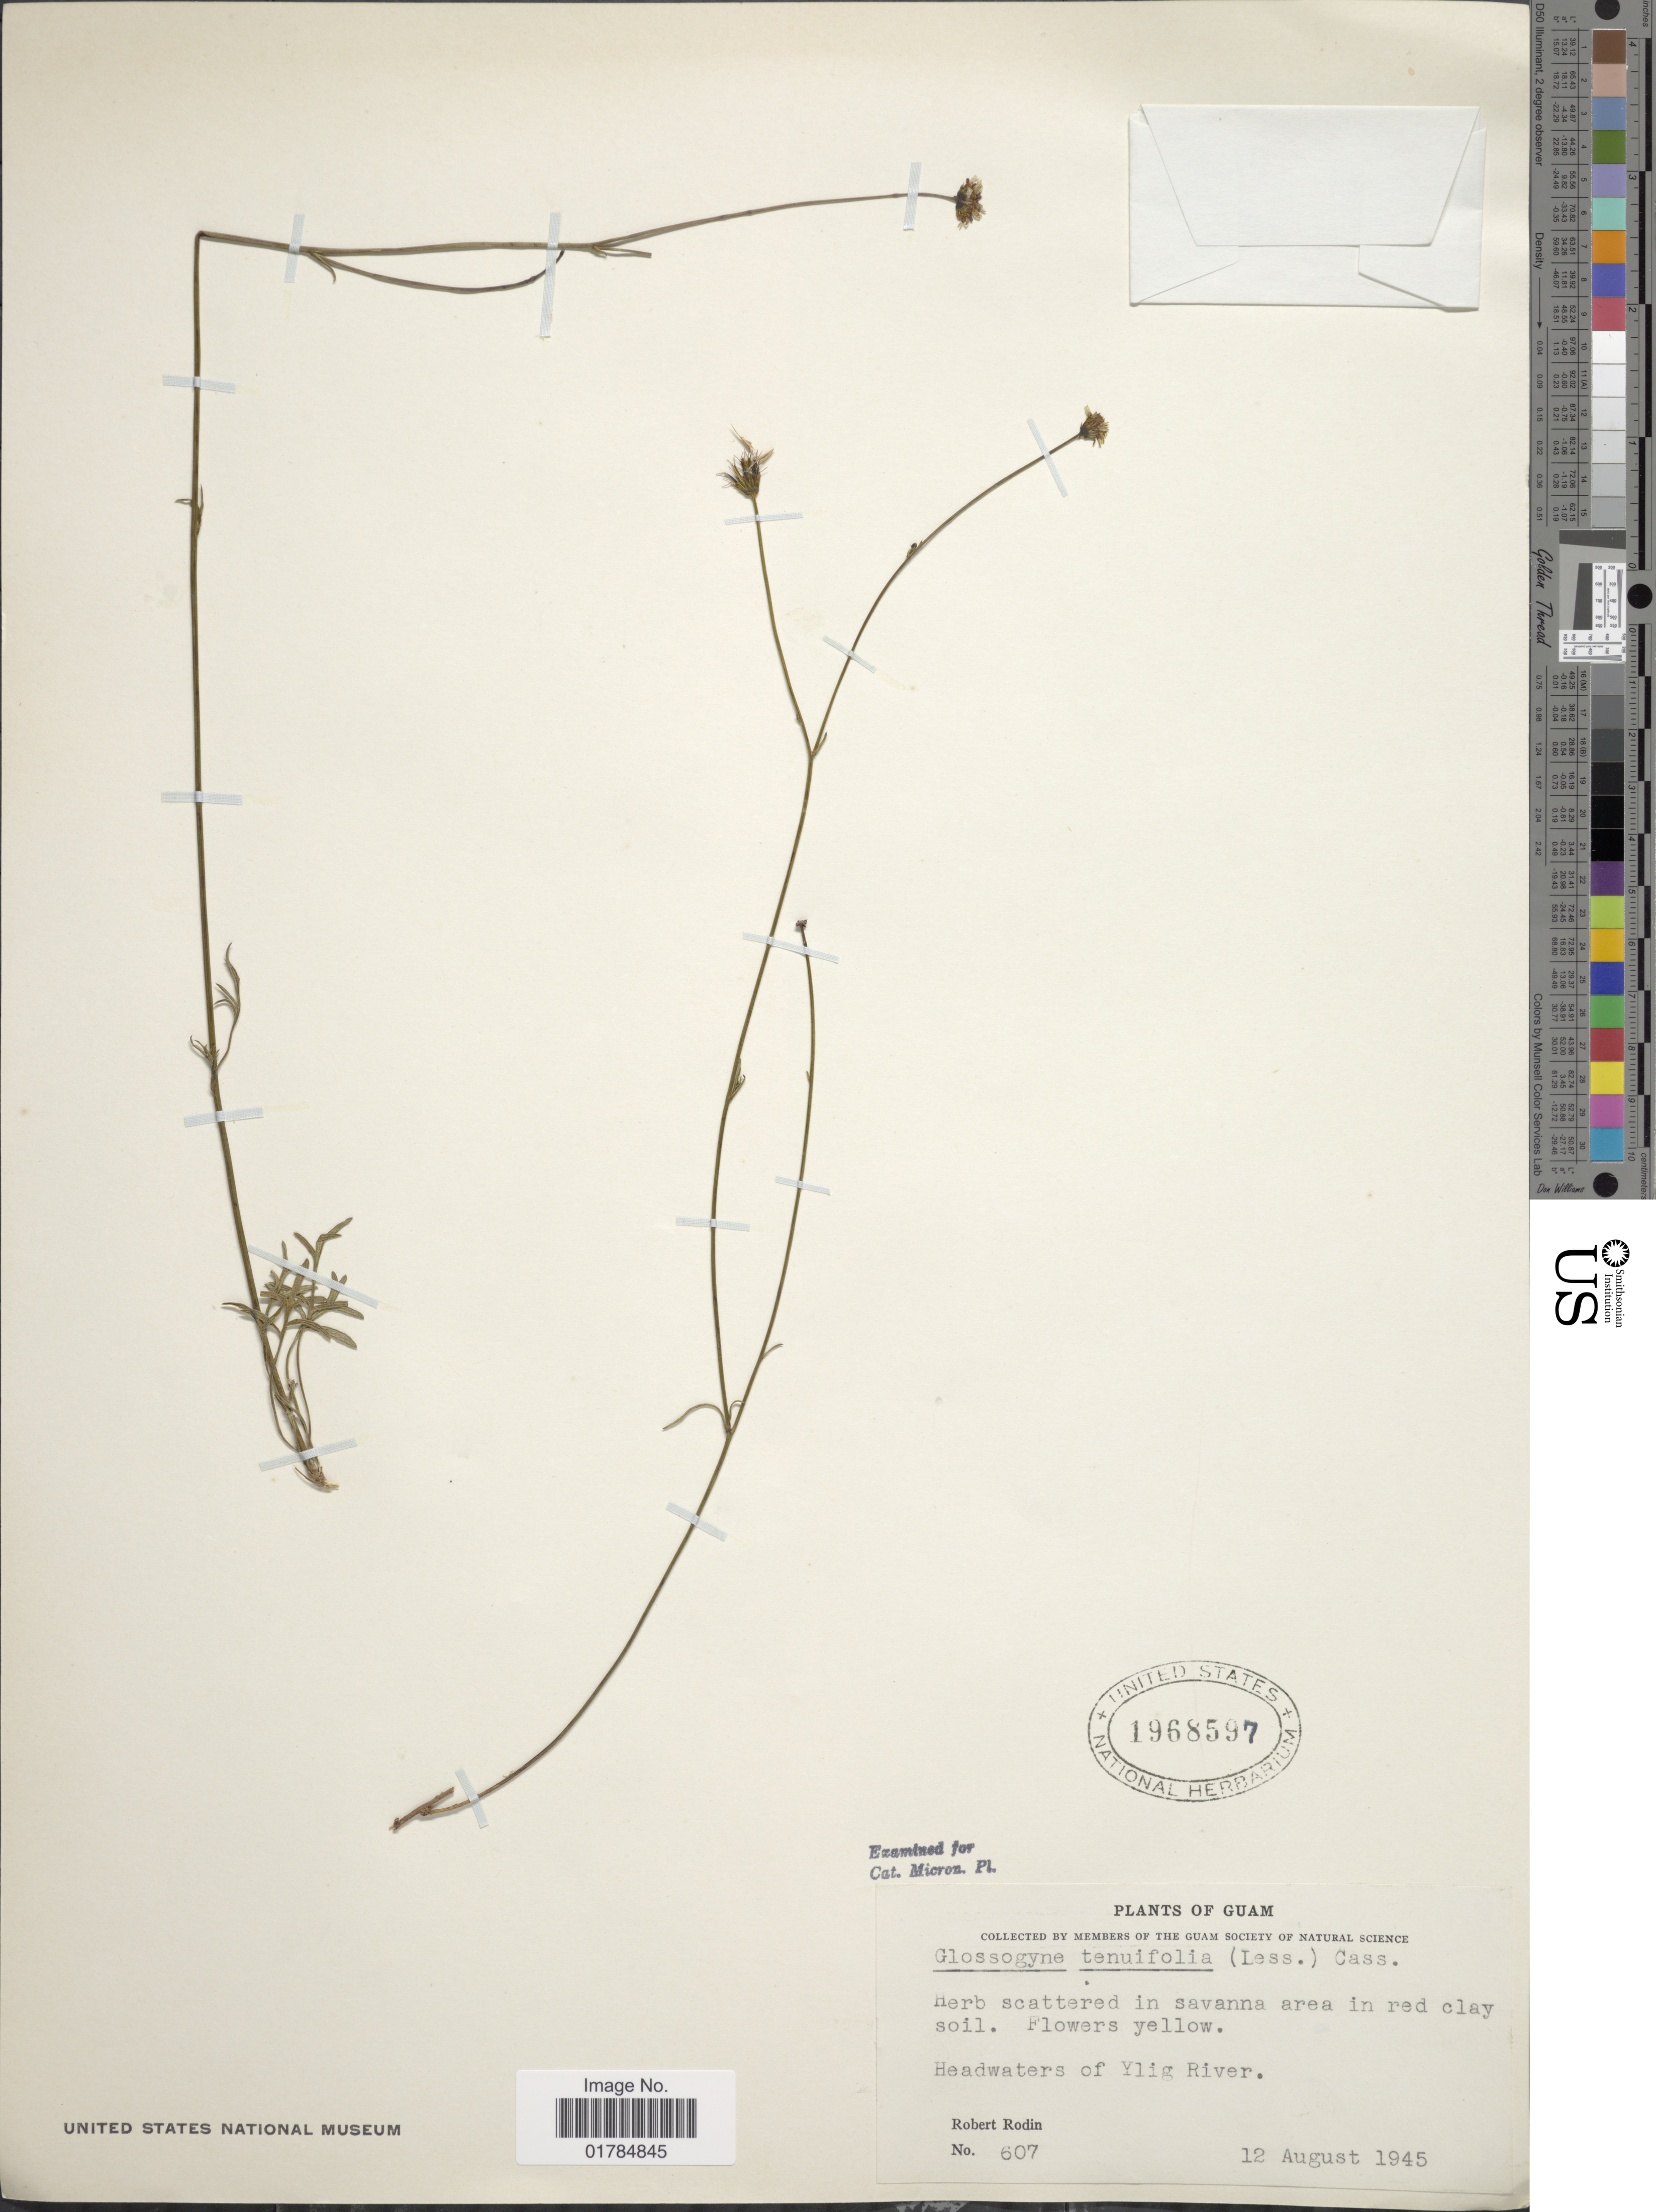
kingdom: Plantae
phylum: Tracheophyta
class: Magnoliopsida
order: Asterales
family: Asteraceae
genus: Glossogyne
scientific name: Glossogyne tenuifolia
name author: (Labill.)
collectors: R. Rodin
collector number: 607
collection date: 1945-08-12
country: Guam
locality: Headwaters of Ylig River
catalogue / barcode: US 1968597